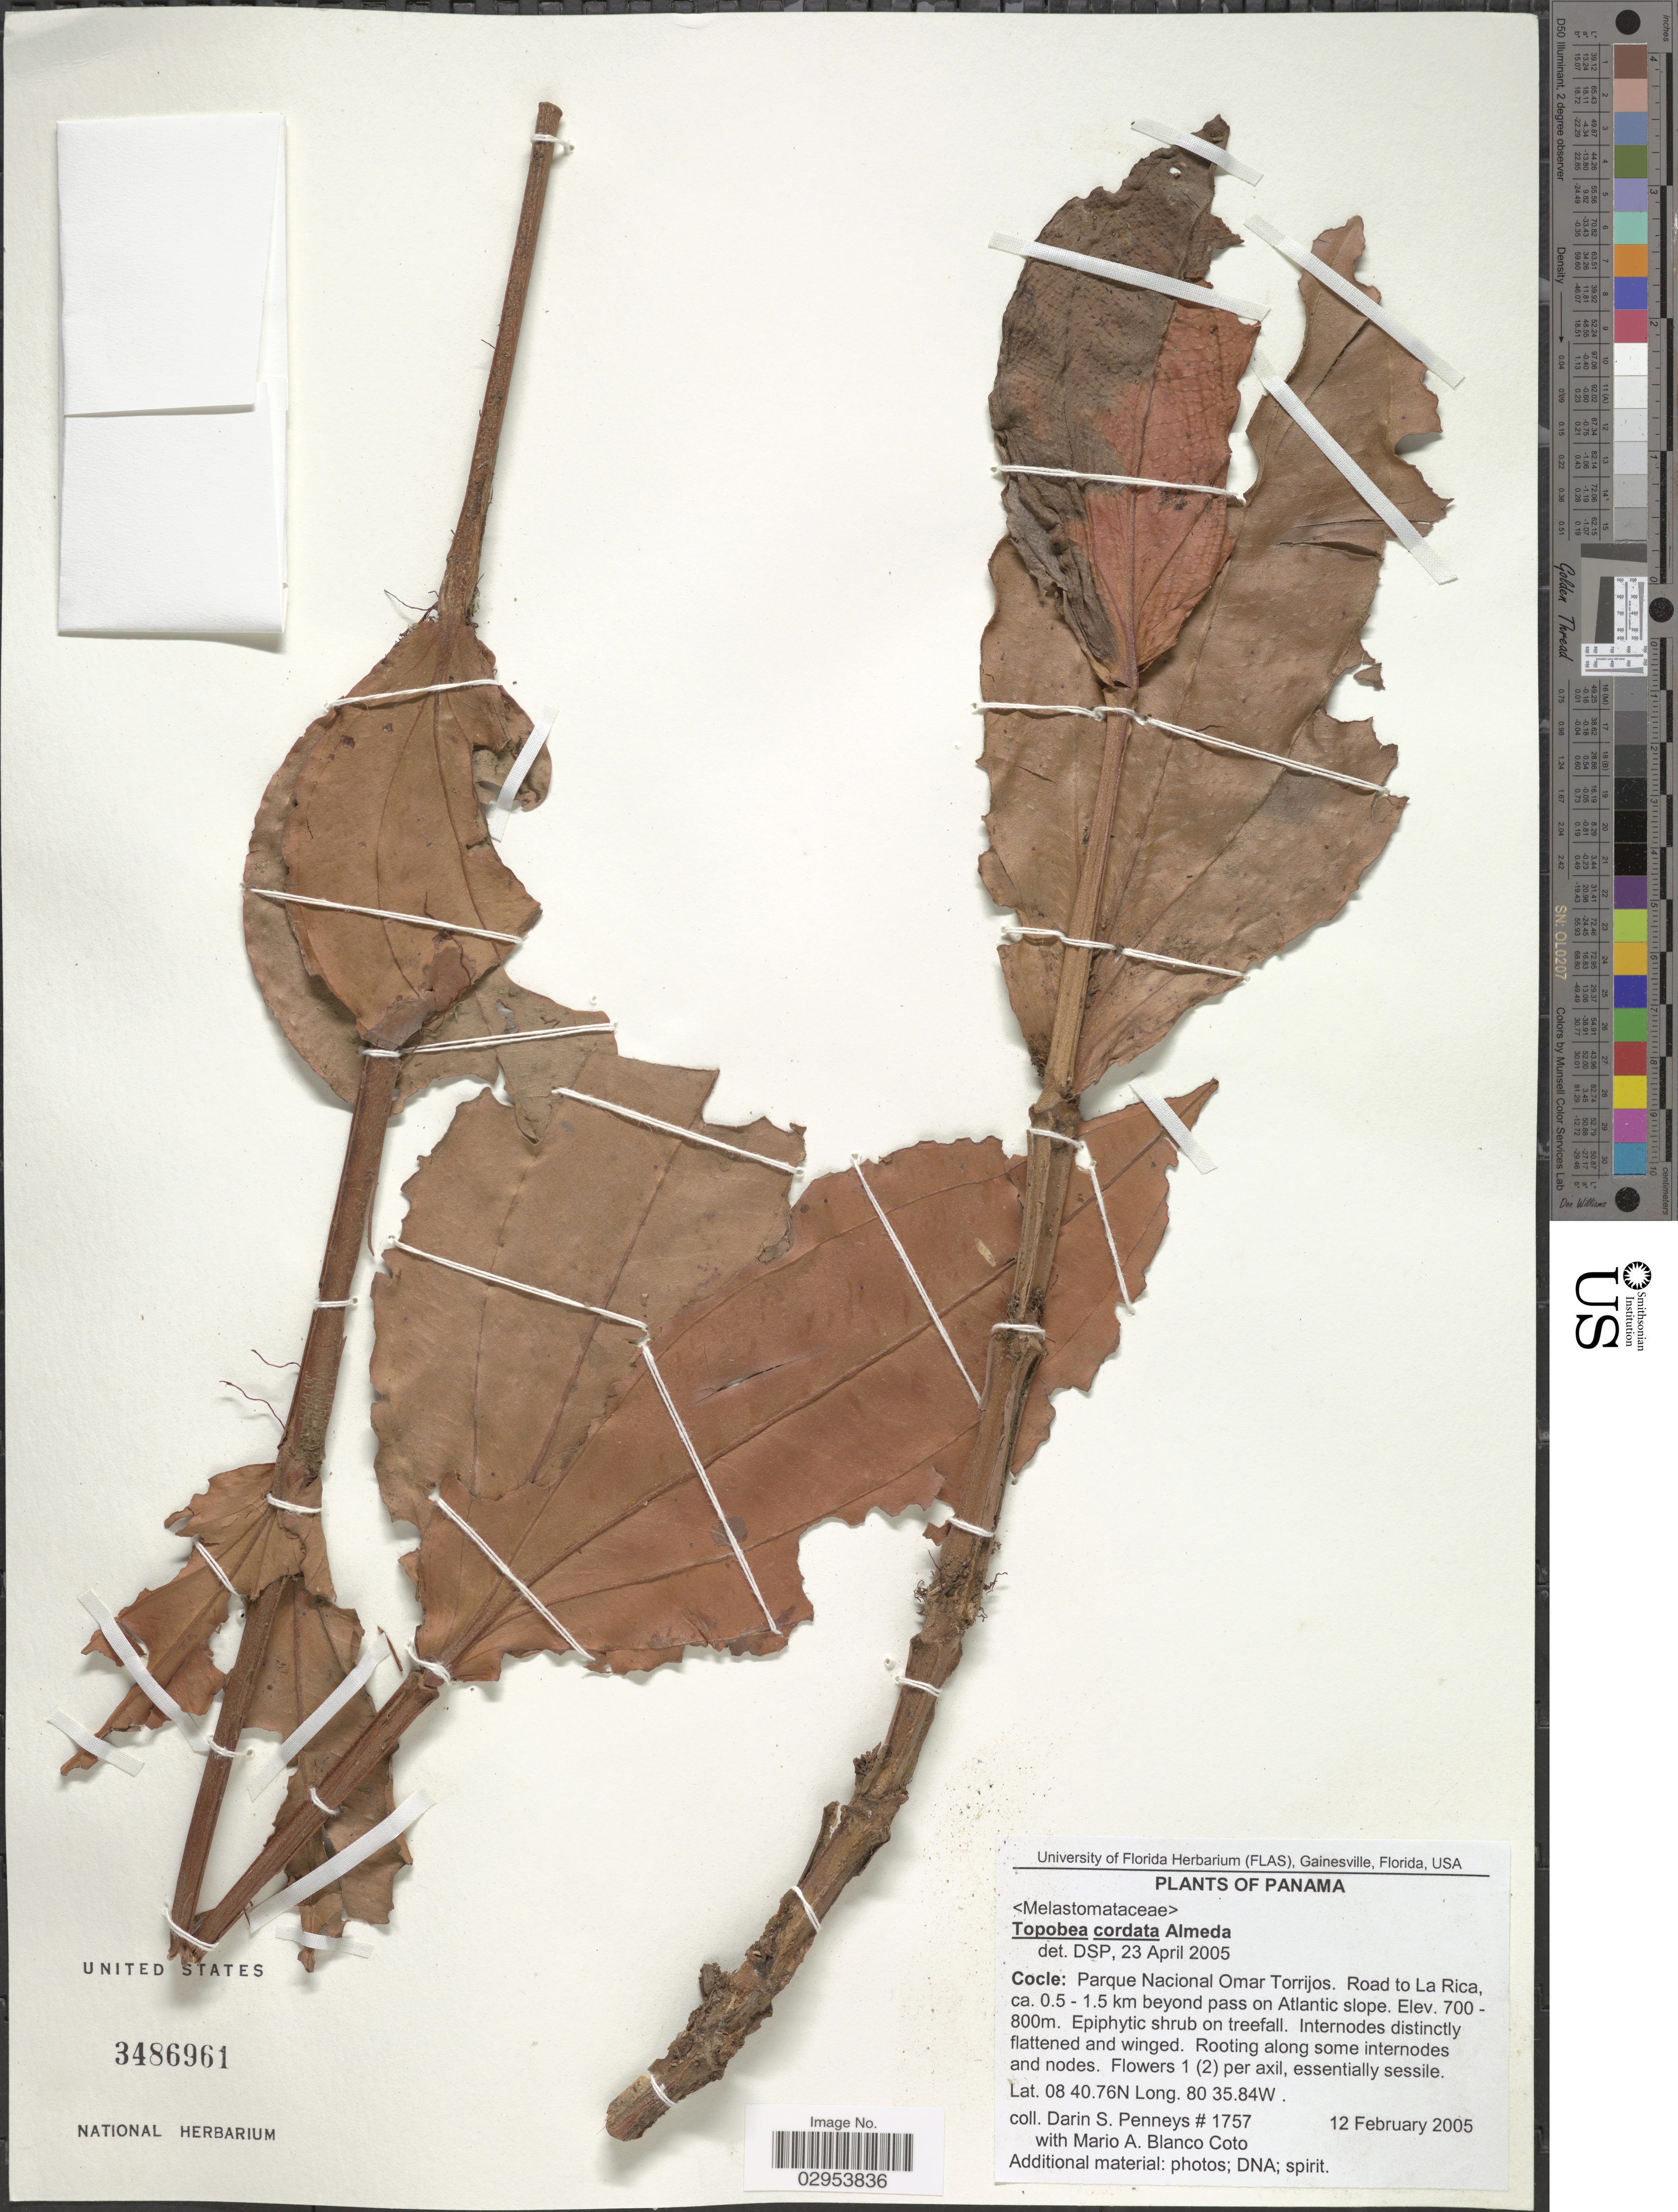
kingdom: Plantae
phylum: Tracheophyta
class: Magnoliopsida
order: Myrtales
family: Melastomataceae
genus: Topobea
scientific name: Topobea cordata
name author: Gleason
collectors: D. S. Penneys & M. A. Blanco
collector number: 1757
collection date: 2005-02-12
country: Panama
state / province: Coclé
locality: Parque Nacional Omar Torrijos. Road to La Rica, ca. 0.5 - 1.5 km beyond pass on Atlantic slope.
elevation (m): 700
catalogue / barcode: US 3486961